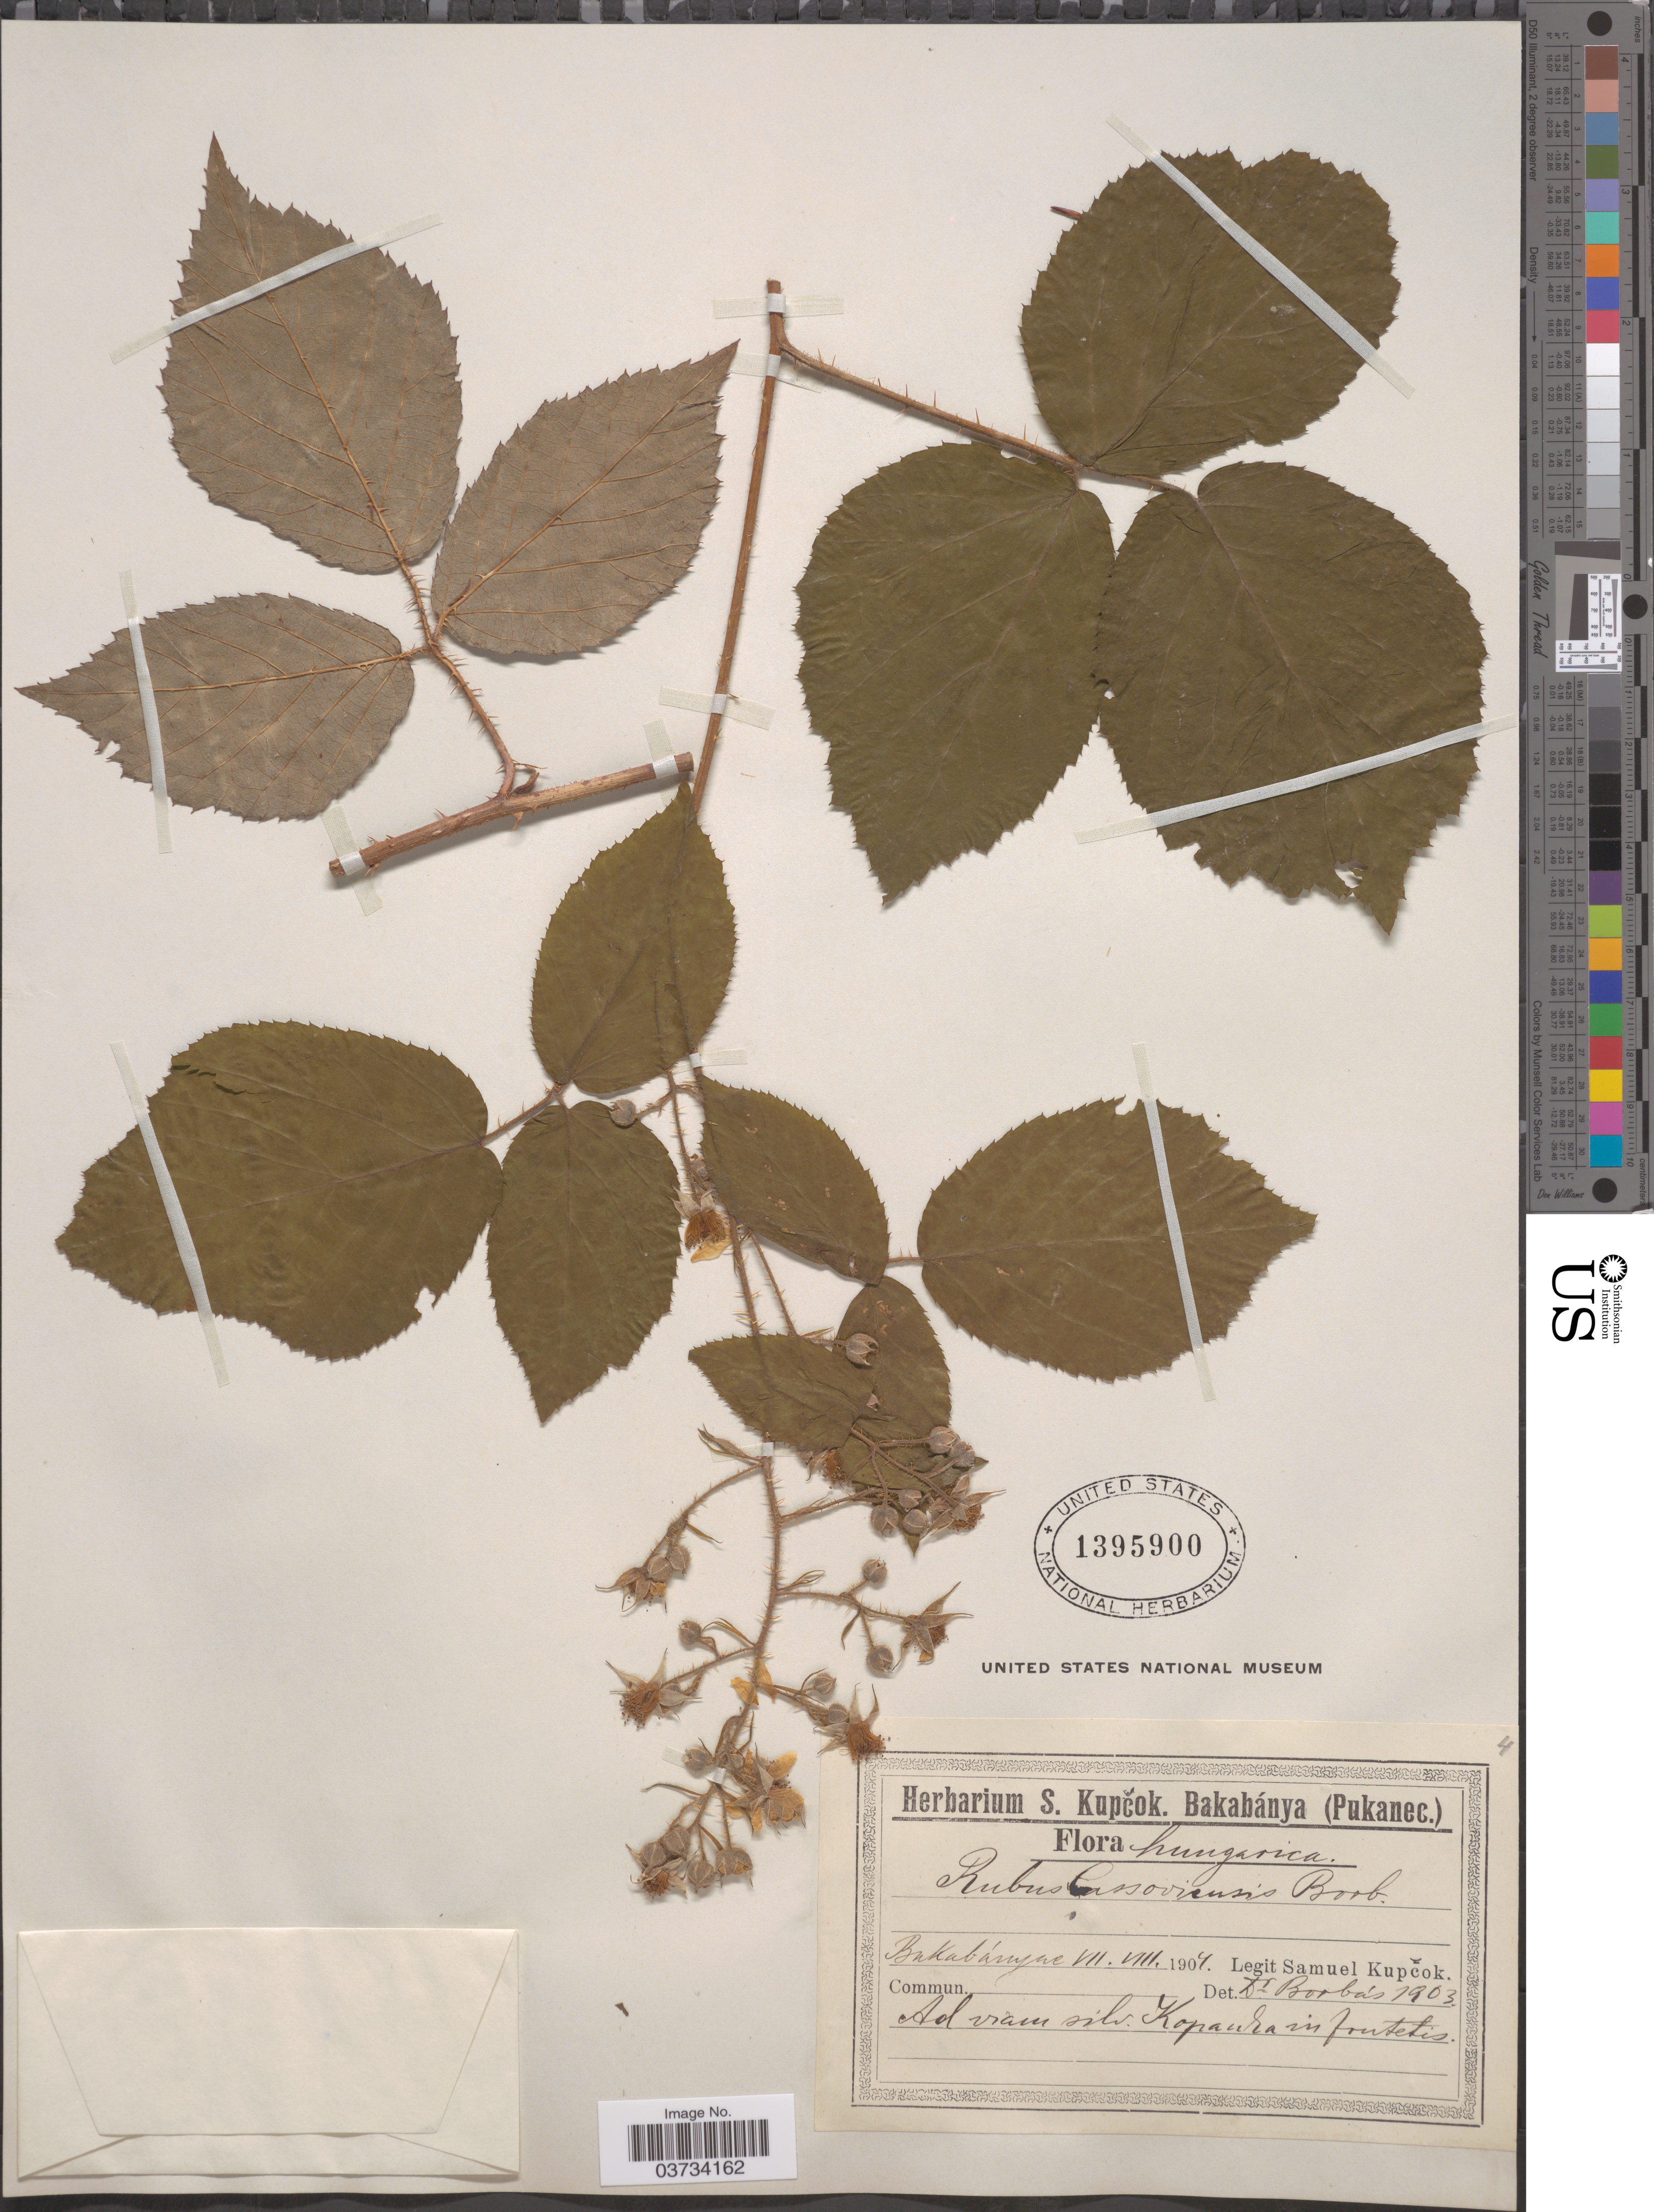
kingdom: Plantae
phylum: Tracheophyta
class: Magnoliopsida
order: Rosales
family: Rosaceae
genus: Rubus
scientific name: Rubus cassoviensis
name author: Borbás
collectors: S. Kupcok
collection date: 1907-07/1907-08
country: Hungary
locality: Bakabányne. Ad viam silv. Kopanta in frutetis. [interpreted]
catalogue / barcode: US 1395900